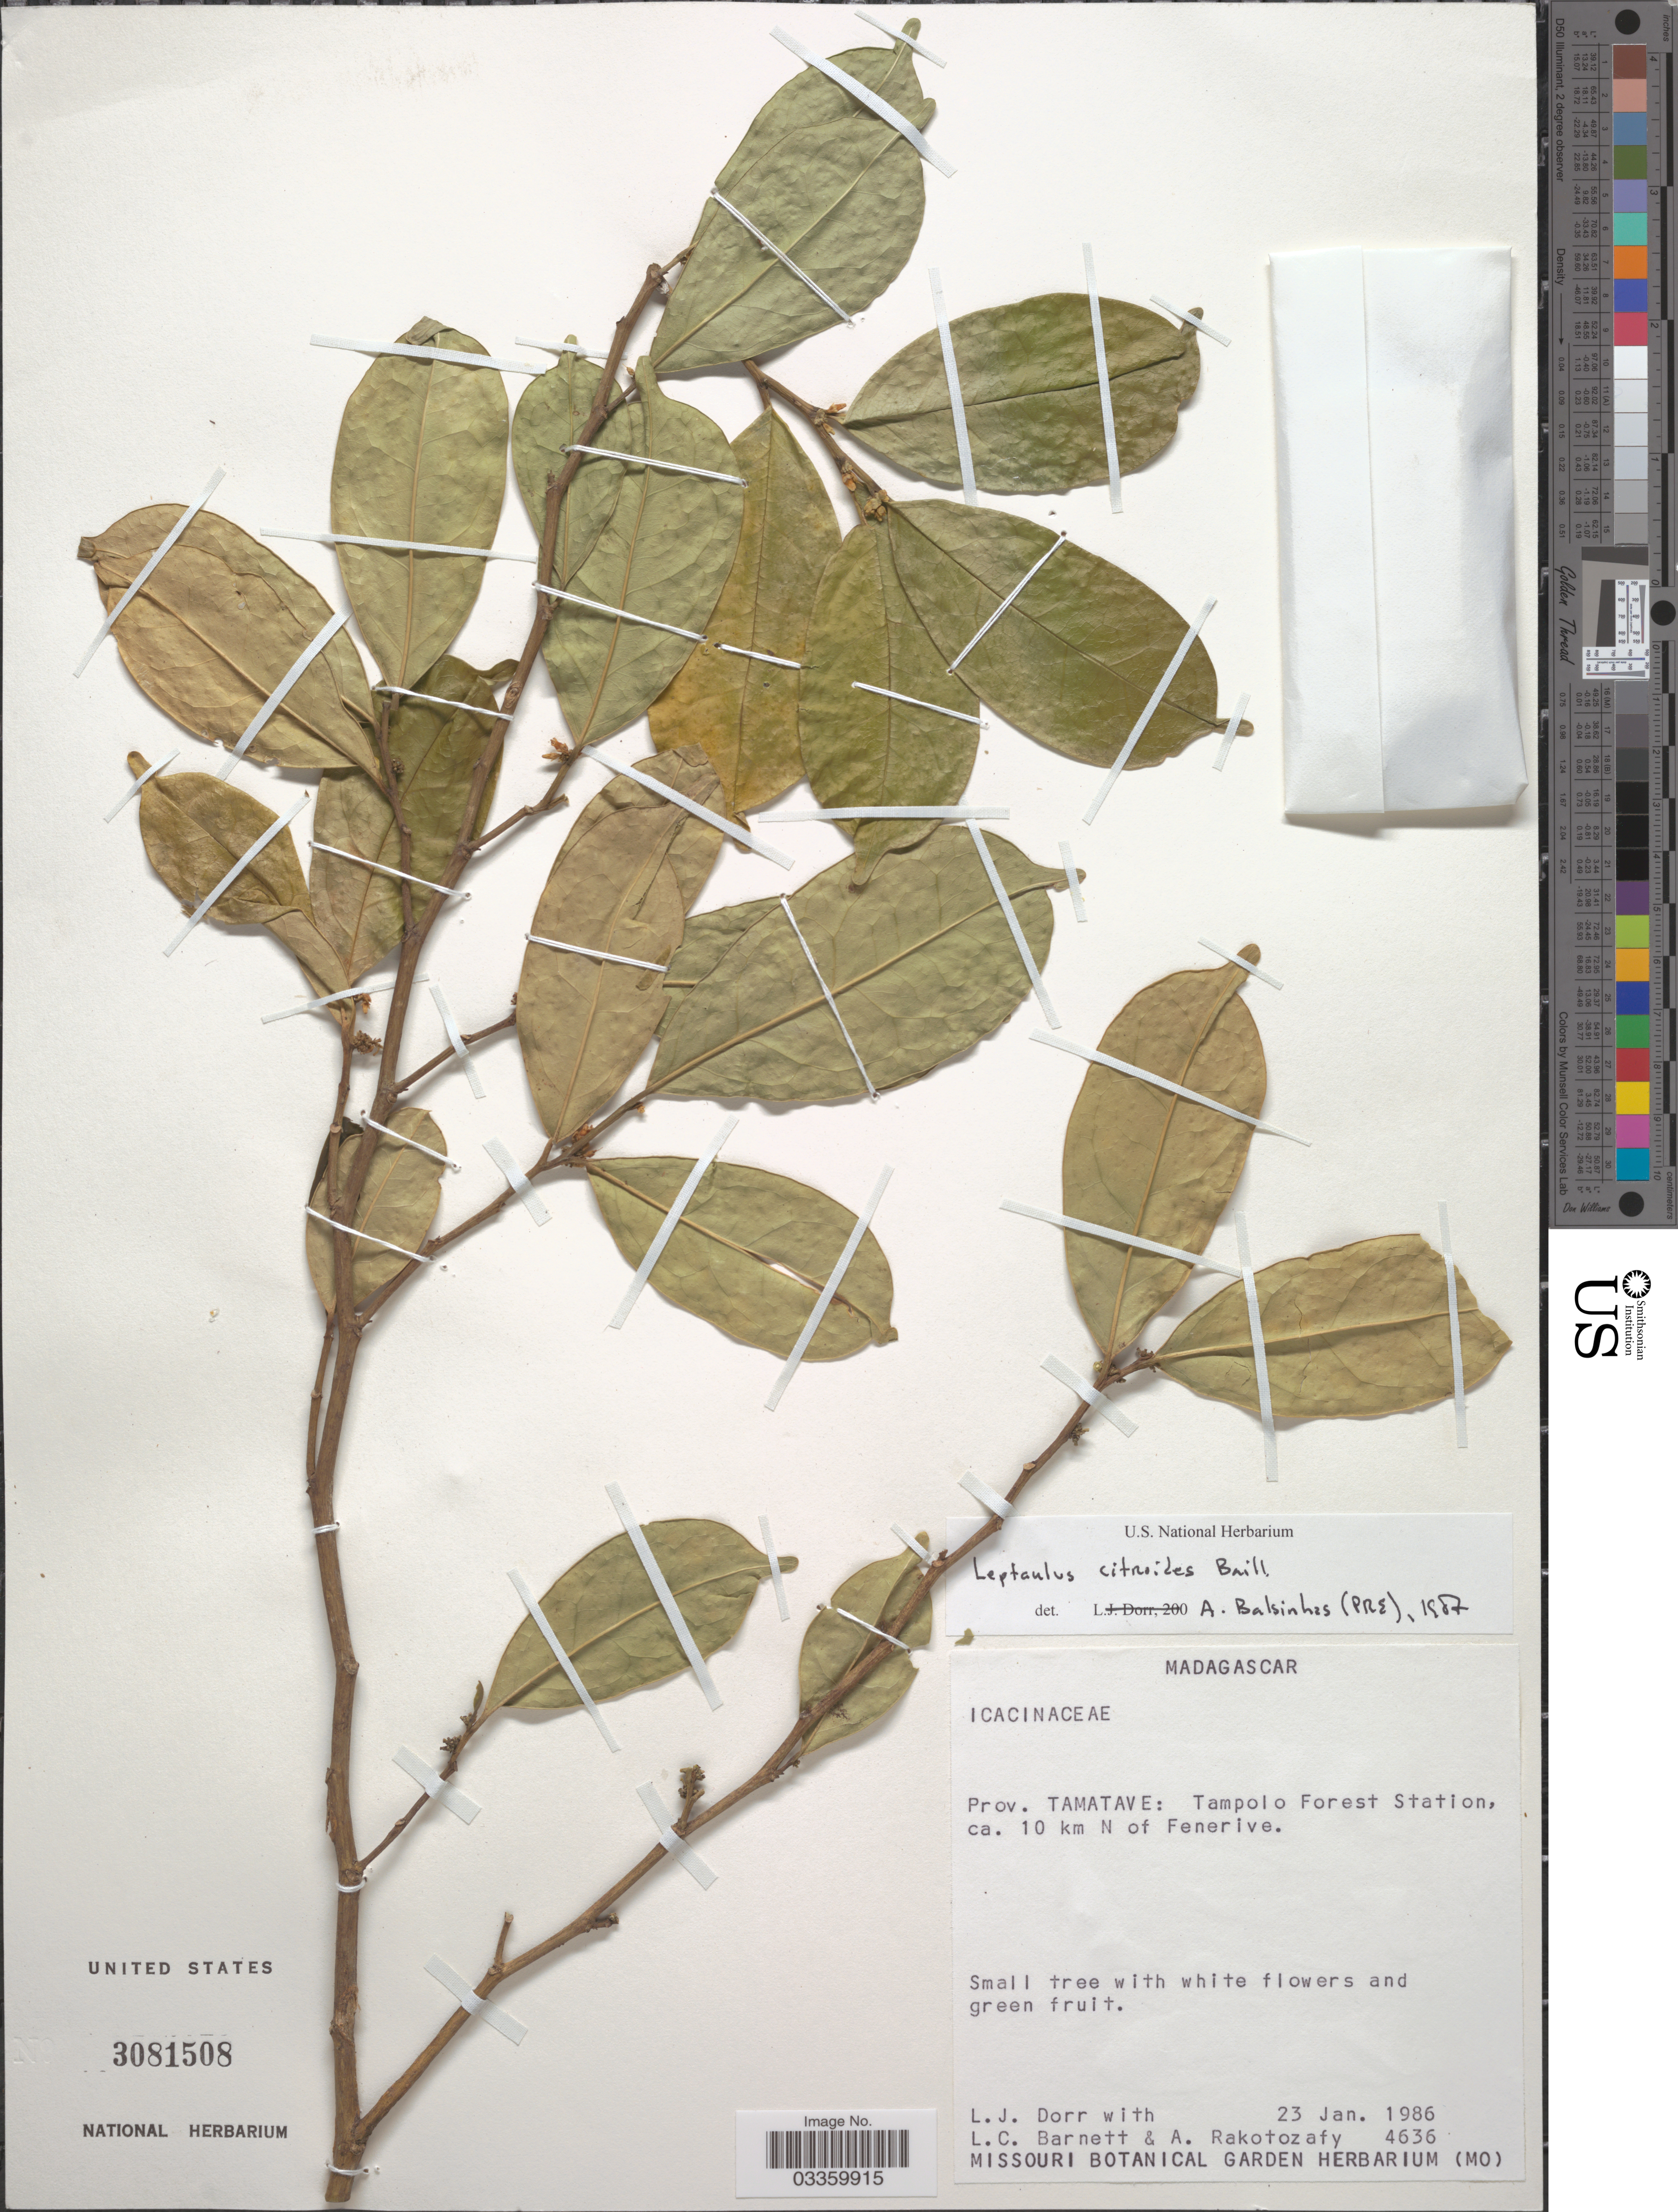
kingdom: Plantae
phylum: Tracheophyta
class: Magnoliopsida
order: Cardiopteridales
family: Cardiopteridaceae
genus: Leptaulus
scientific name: Leptaulus citroides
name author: Baill.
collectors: L. J. Dorr, L. C. Barnett & A. Rakotozafy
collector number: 4636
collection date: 1986-01-23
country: Madagascar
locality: Prov. Tamatave: Tampolo Forest Station, ca. 10 km N of Fenerive.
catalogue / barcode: US 3081508